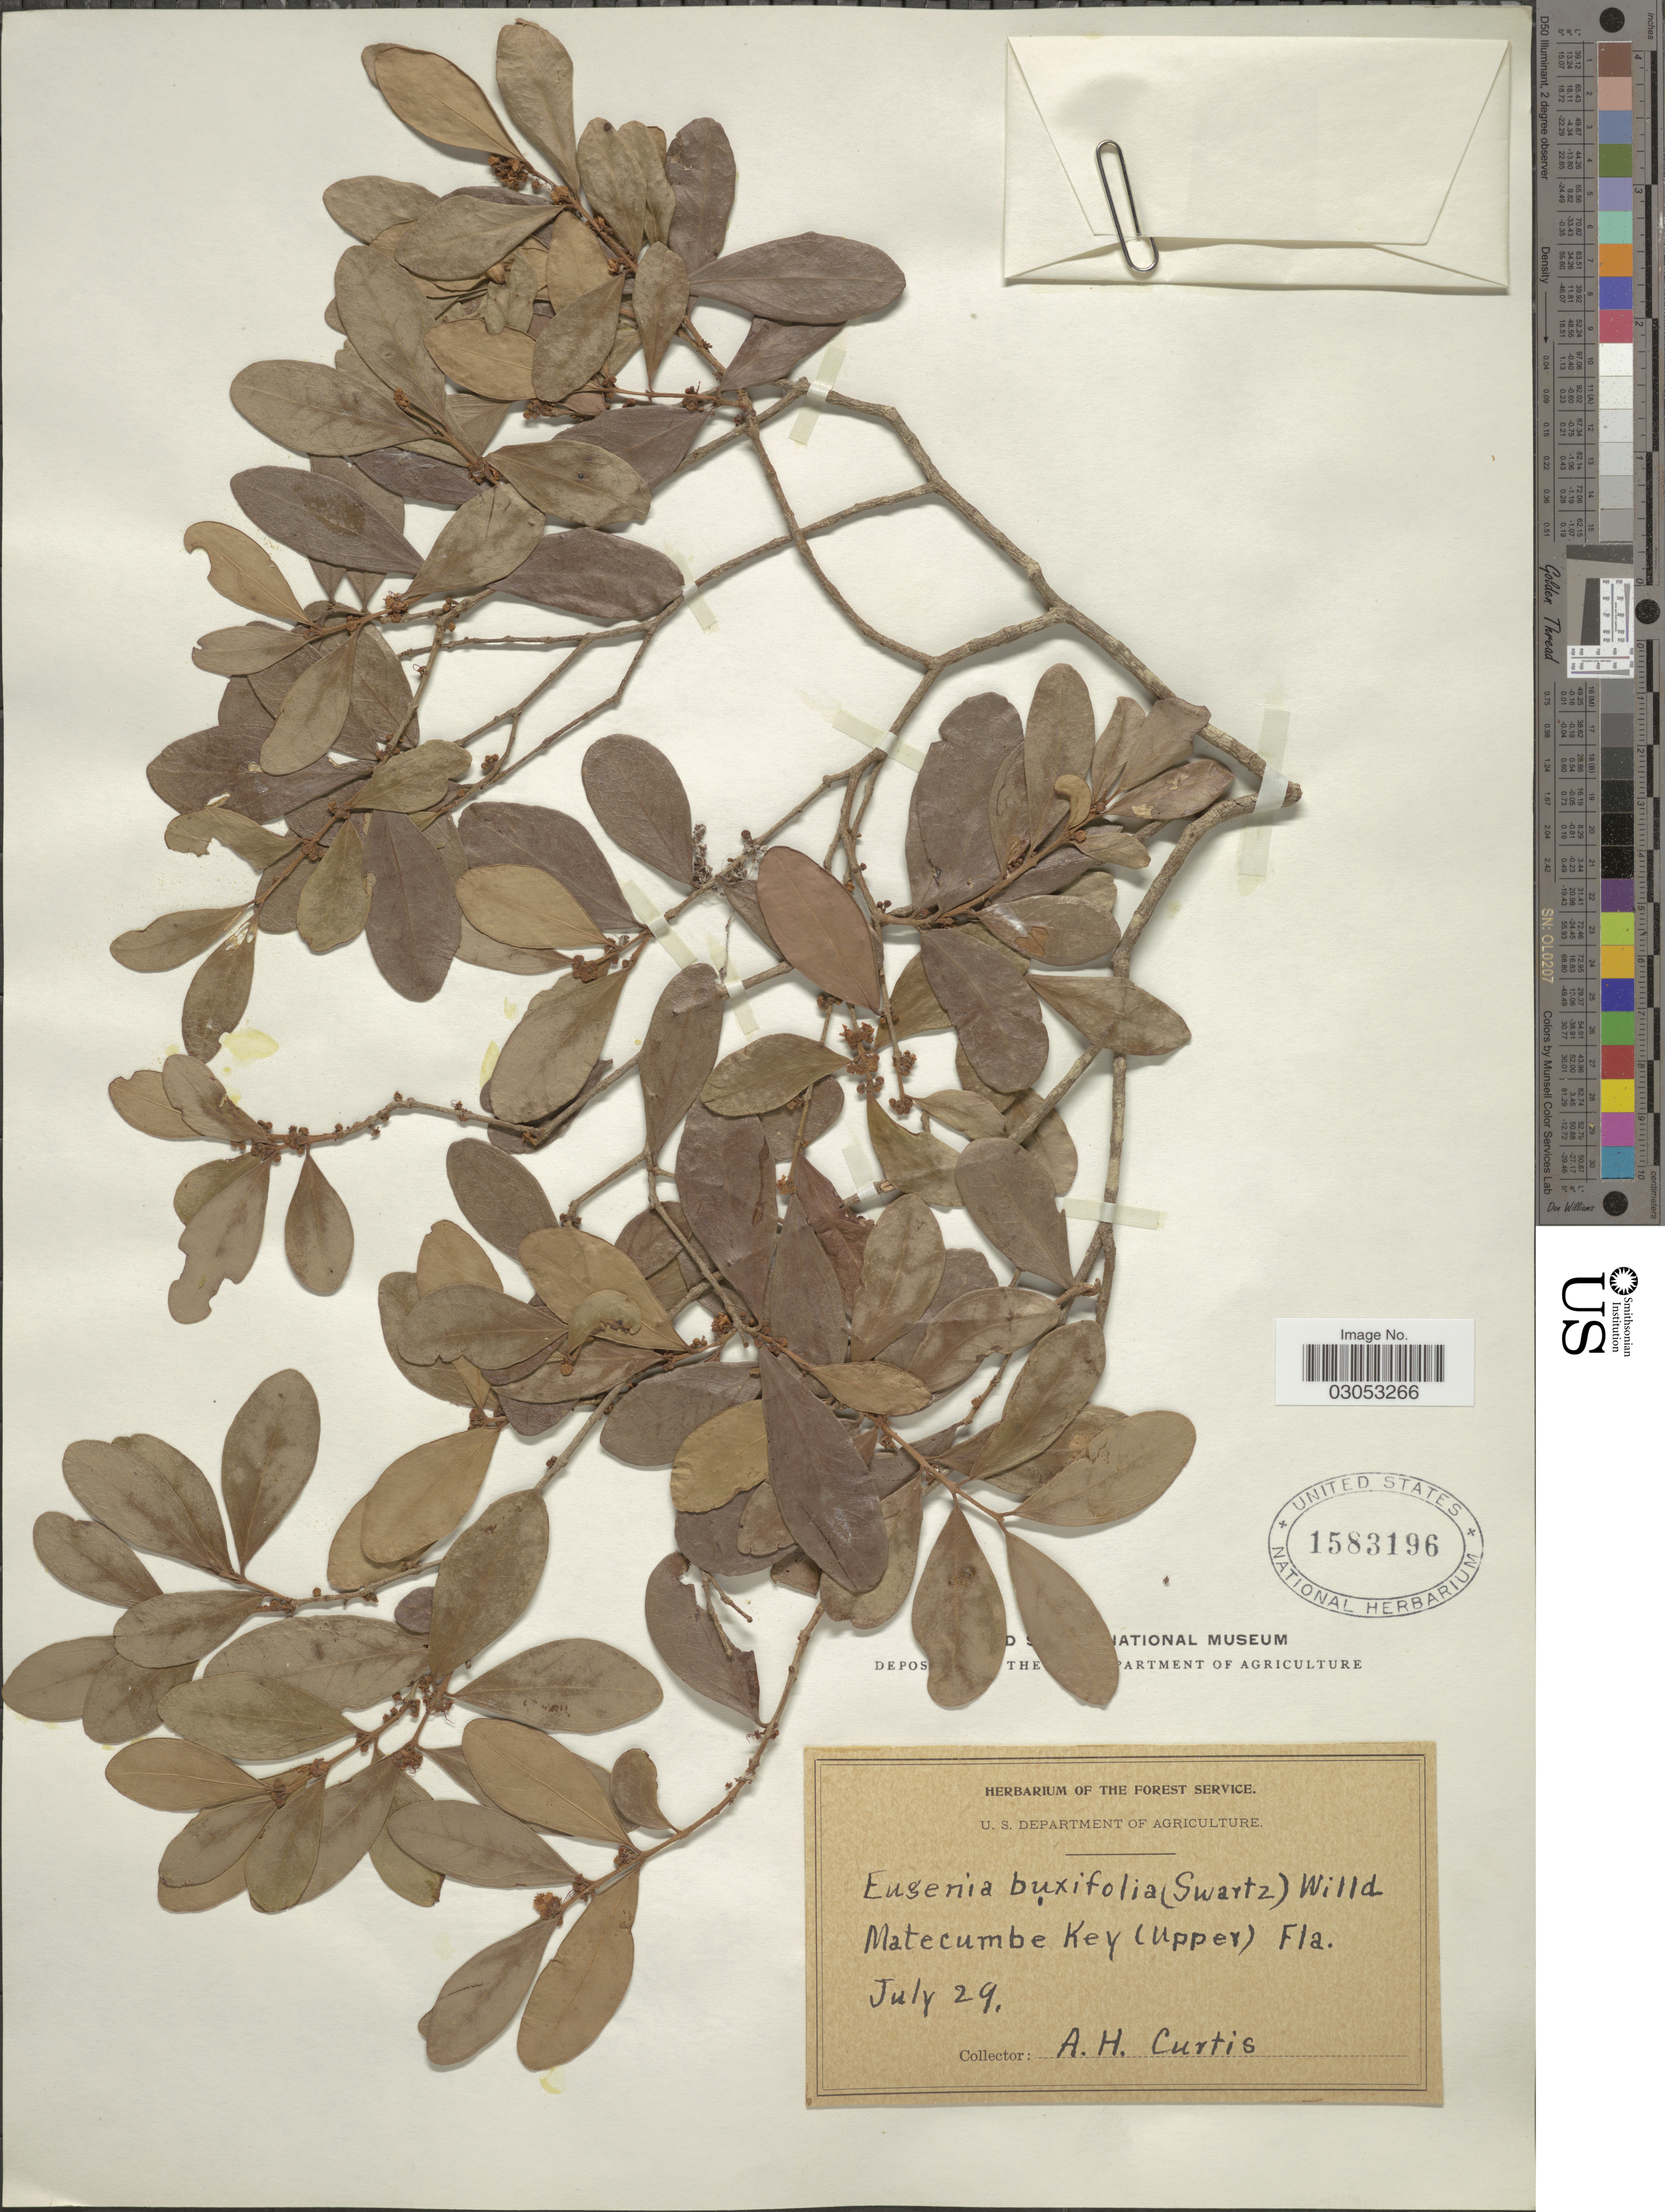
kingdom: Plantae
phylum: Tracheophyta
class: Magnoliopsida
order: Myrtales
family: Myrtaceae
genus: Eugenia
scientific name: Eugenia foetida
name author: Pers.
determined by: Strong, Mark T., (BOT), Smithsonian Institution - National Museum of Natural History (UNITED STATES)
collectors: A. Curtis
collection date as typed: Transcribed d/m/y: /7/29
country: United States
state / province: Florida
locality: Matecumbe Key (Upper) Fla.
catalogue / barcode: US 1583196